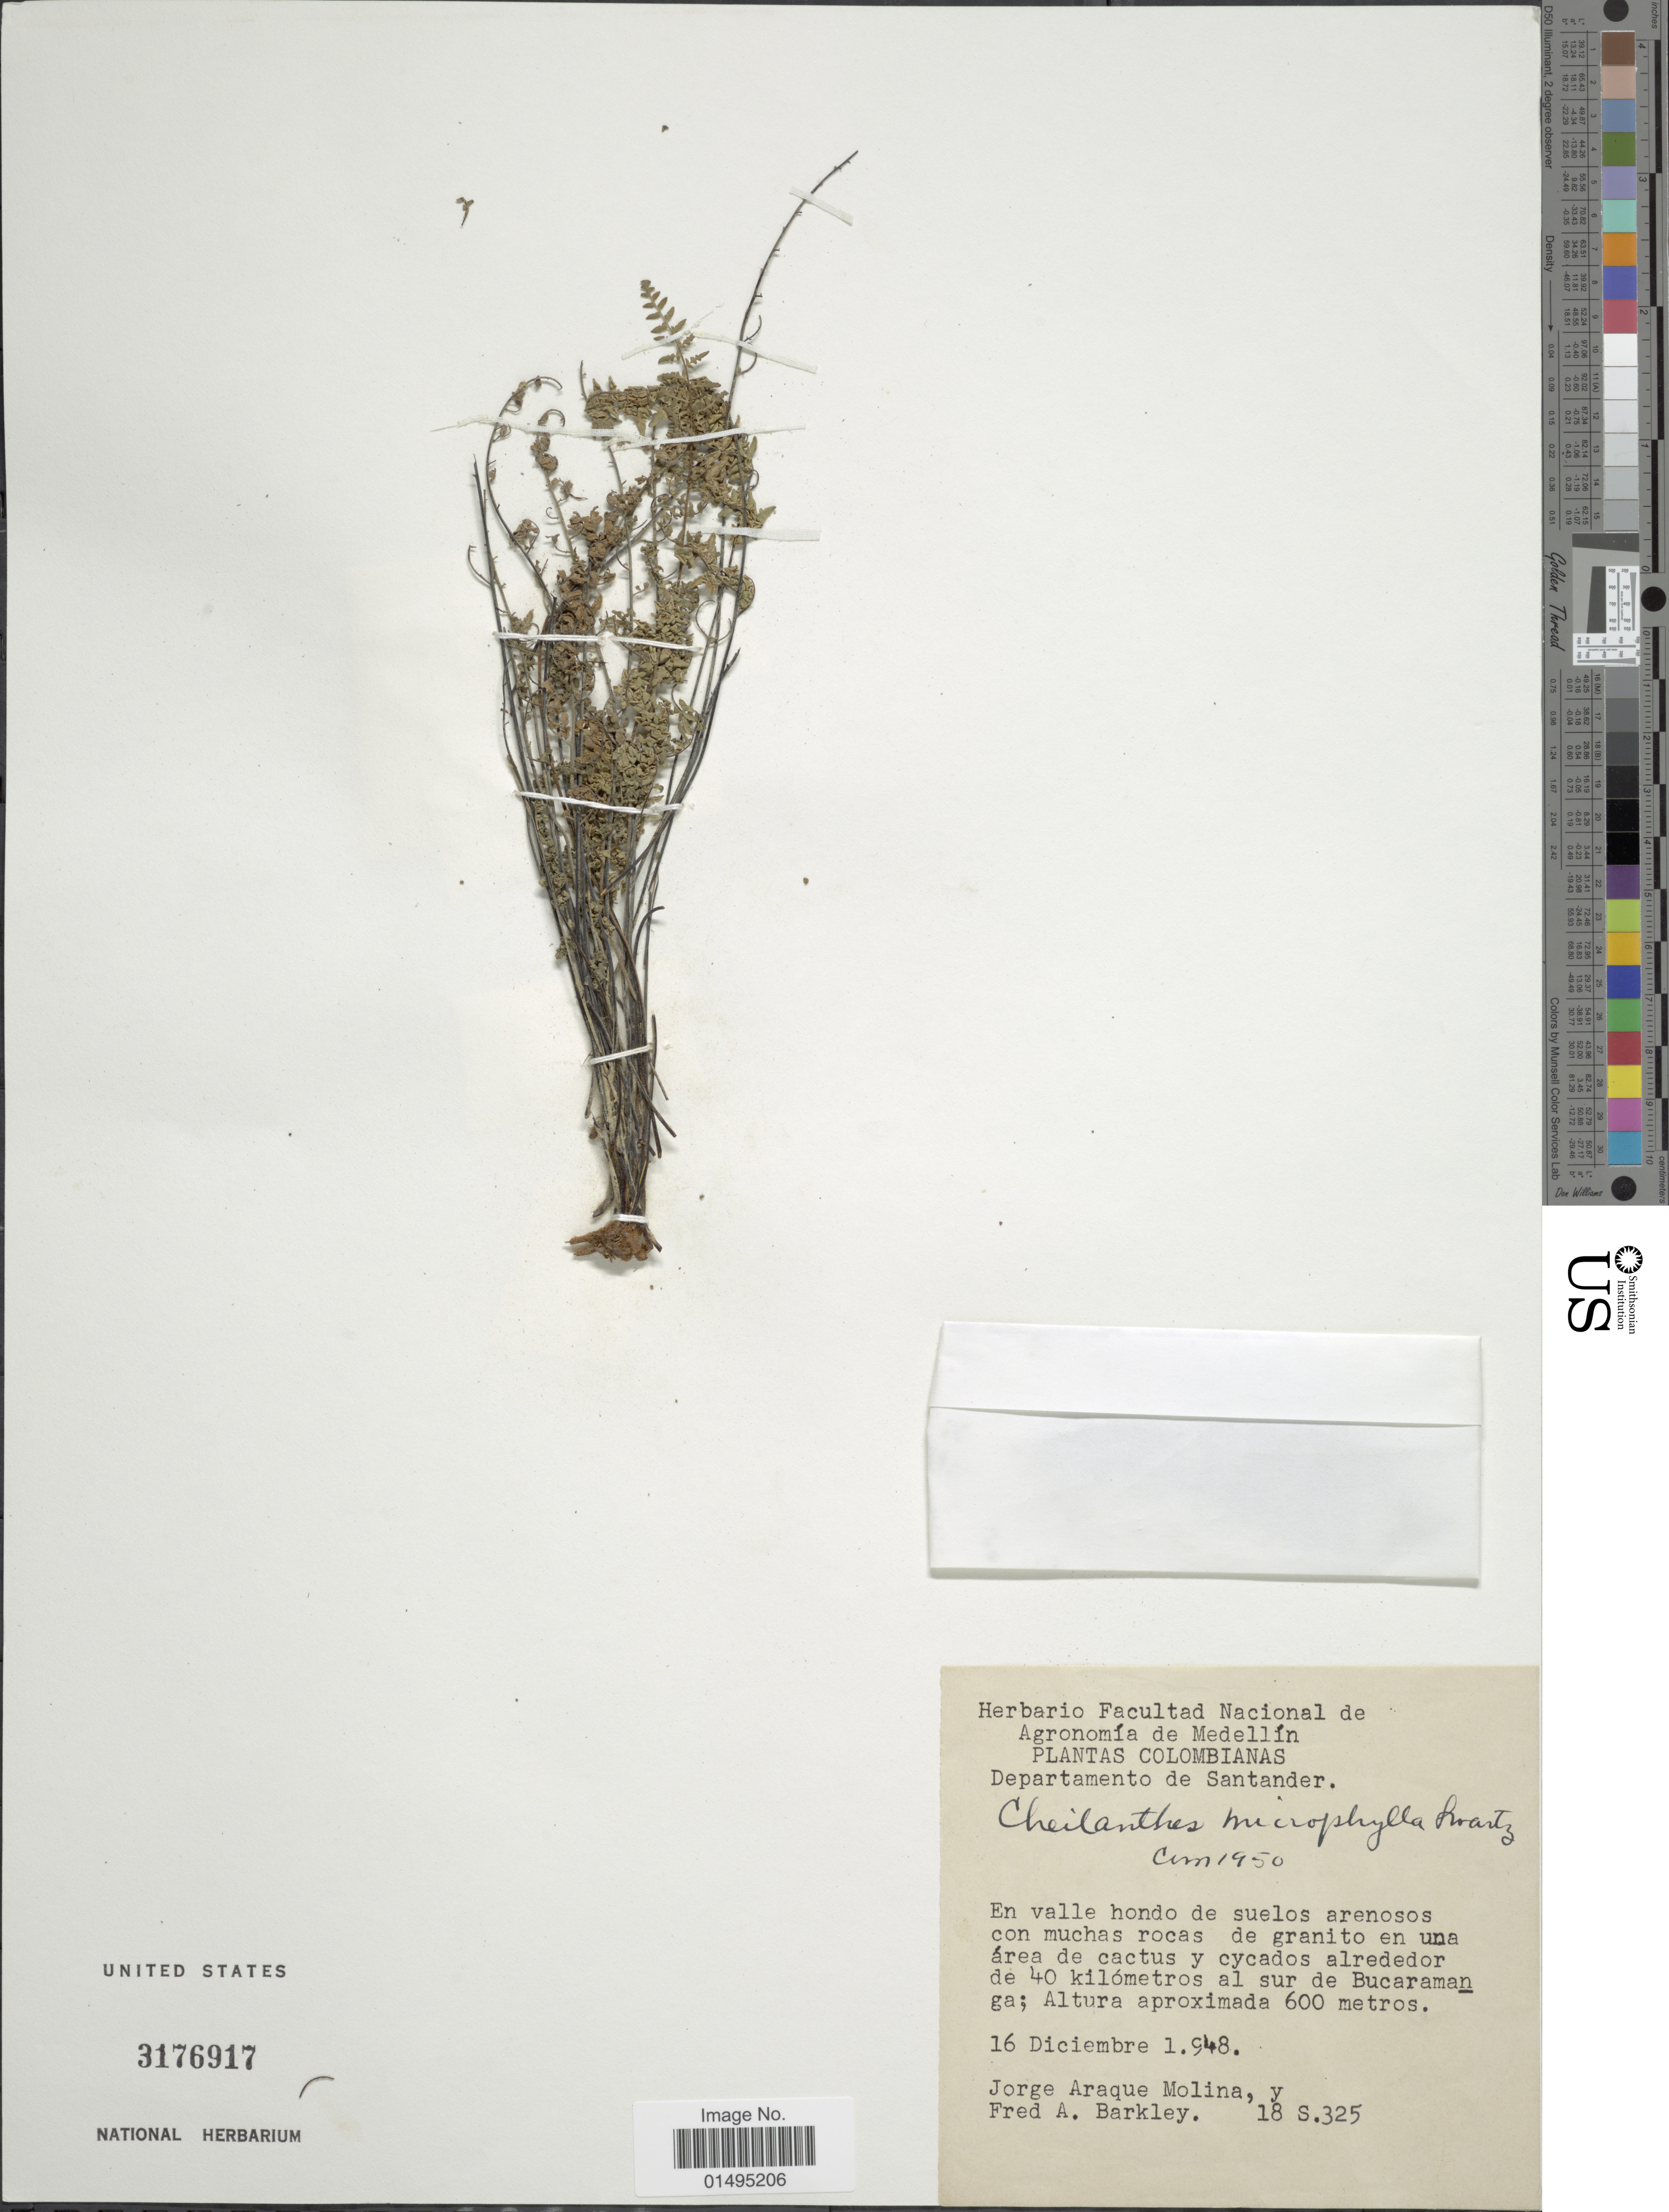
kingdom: Plantae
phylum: Tracheophyta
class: Polypodiopsida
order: Polypodiales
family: Pteridaceae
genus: Myriopteris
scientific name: Myriopteris microphylla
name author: (Sw.) Grusz & Windham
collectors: J. A. Molina & F. A. Barkley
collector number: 18 S.325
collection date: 1948-12-16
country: Colombia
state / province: Santander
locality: Colombianas, Departamento de Santander, 40 km al sur de Bucaramanga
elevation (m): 600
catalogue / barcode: US 3176917